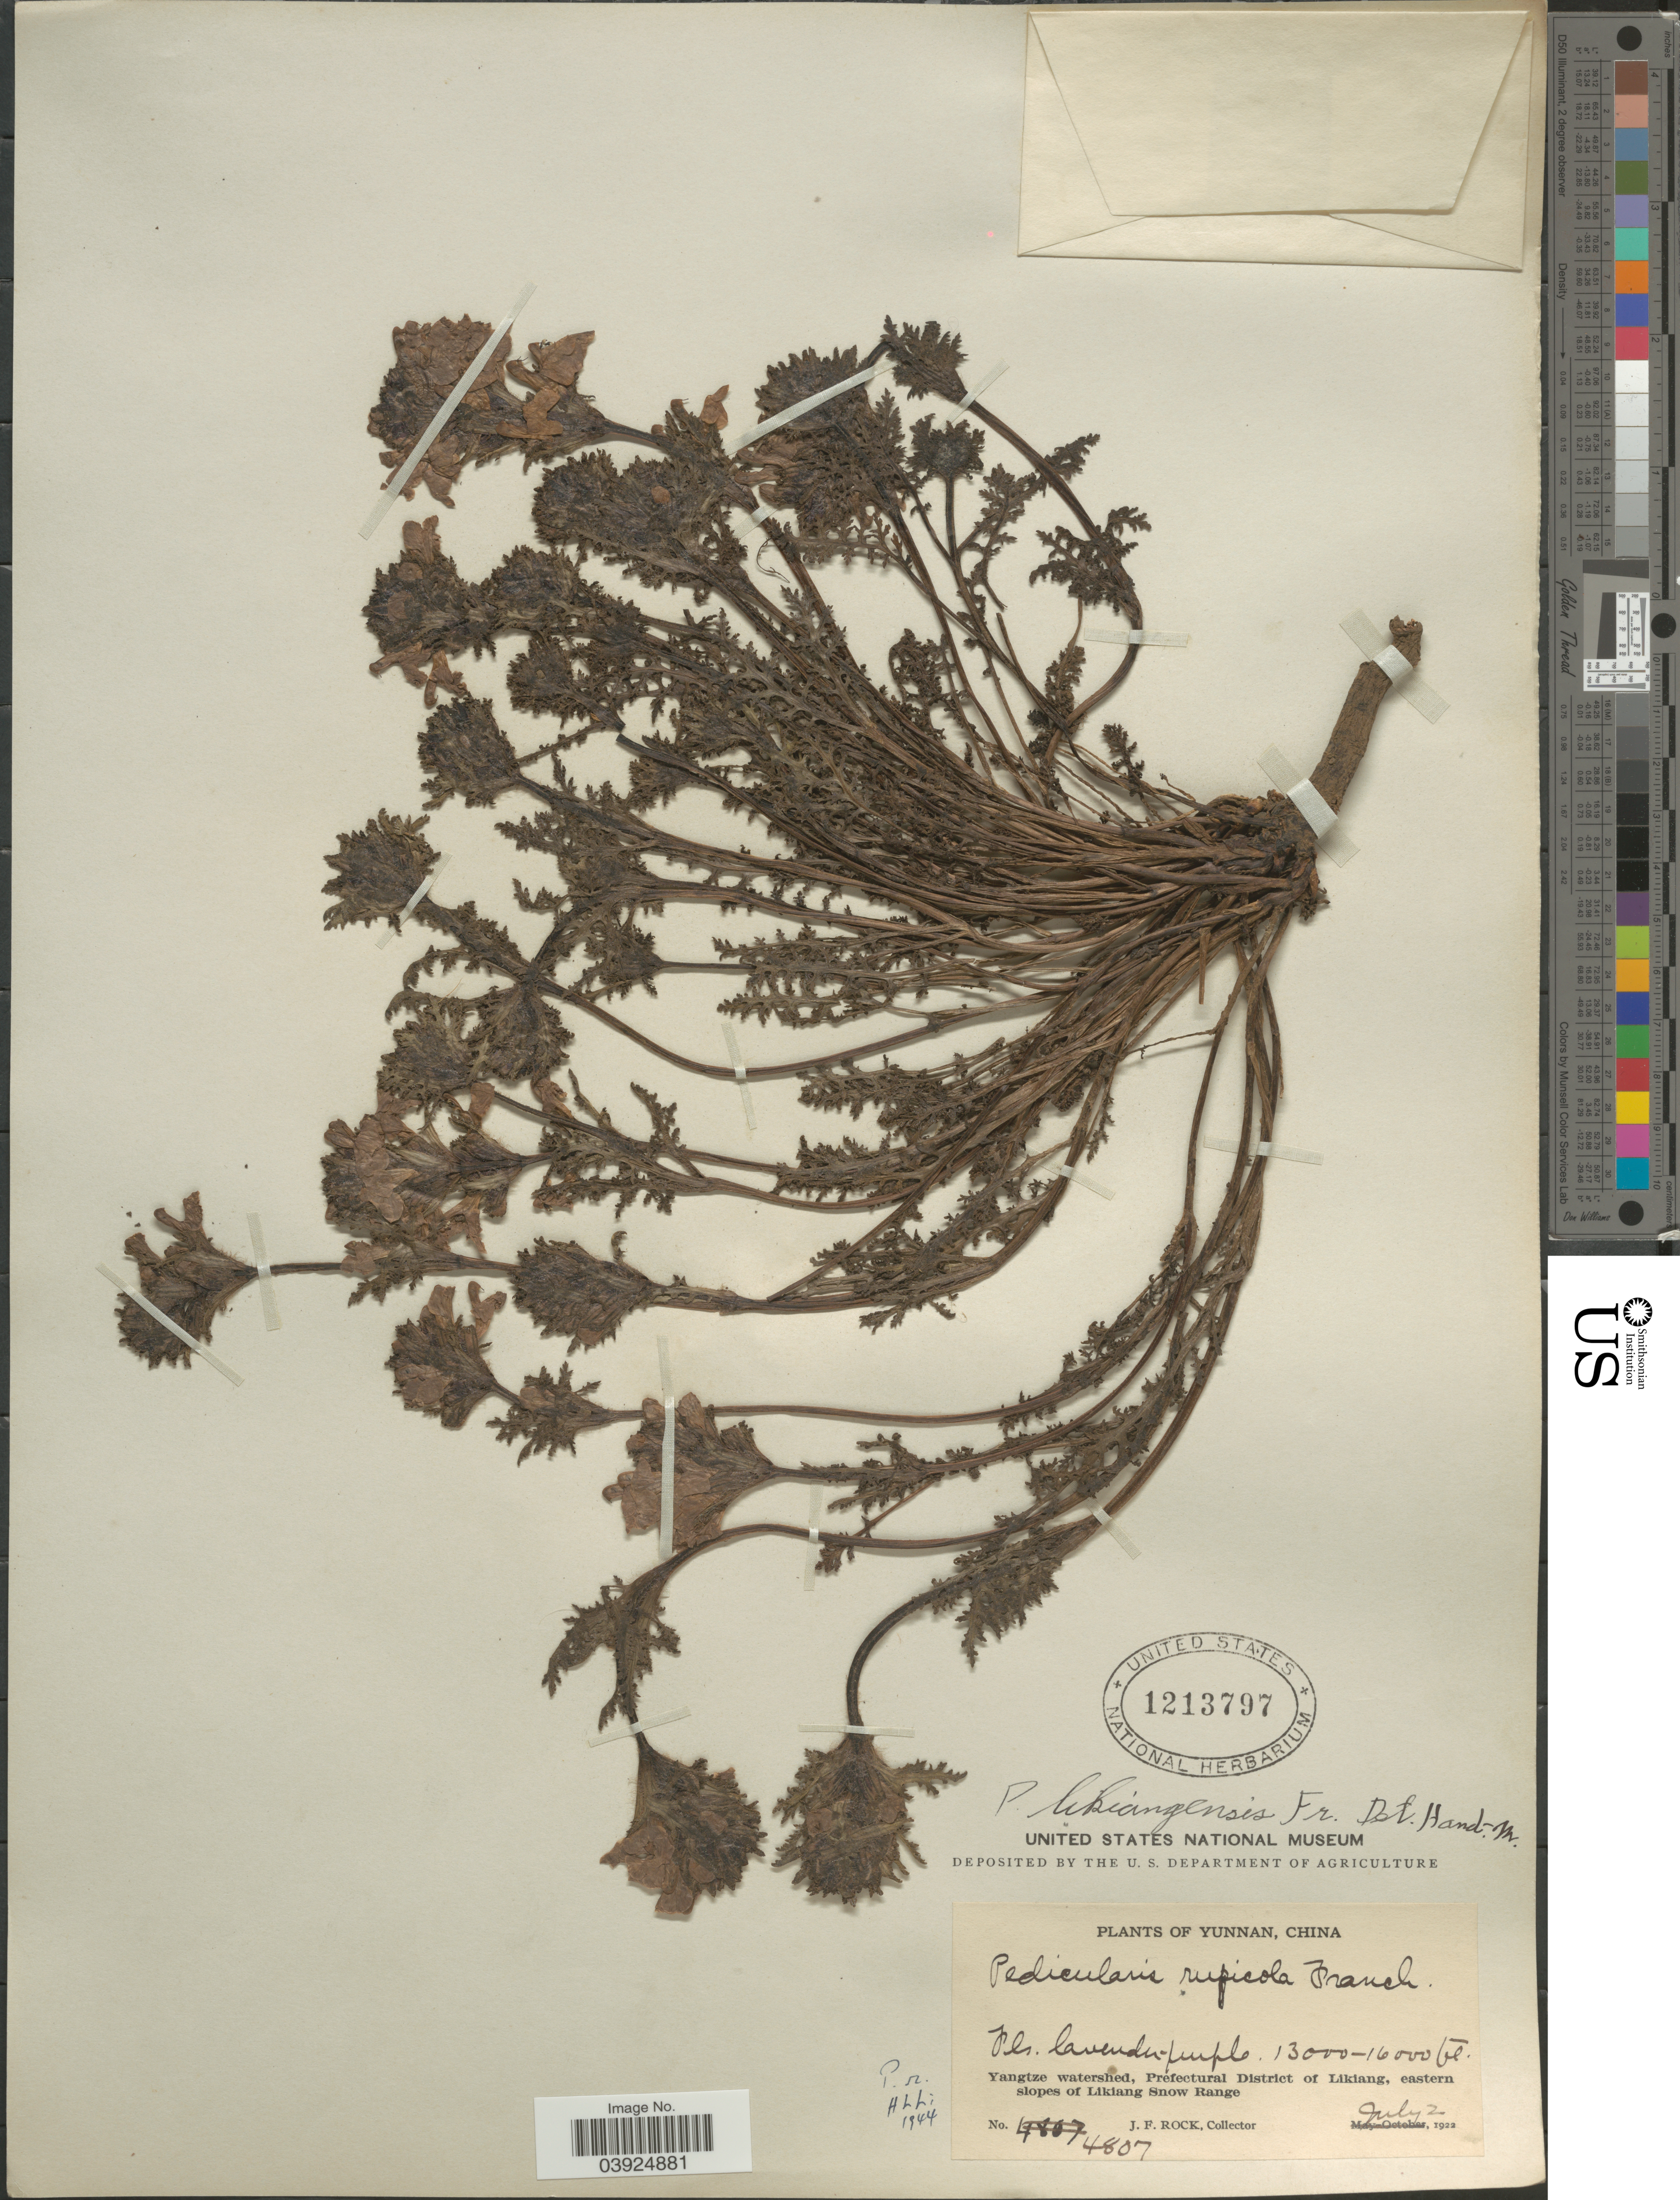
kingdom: Plantae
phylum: Tracheophyta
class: Magnoliopsida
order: Lamiales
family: Orobanchaceae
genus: Pedicularis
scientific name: Pedicularis rupicola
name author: Franch. ex Maxim.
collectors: J. Rock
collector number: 4807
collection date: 1922-07-02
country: China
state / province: Yunnan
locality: Yangtze watershed, Prefectural District of Likiang, eastern slopes of Likiang Snow Range.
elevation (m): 3962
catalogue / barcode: US 1213797